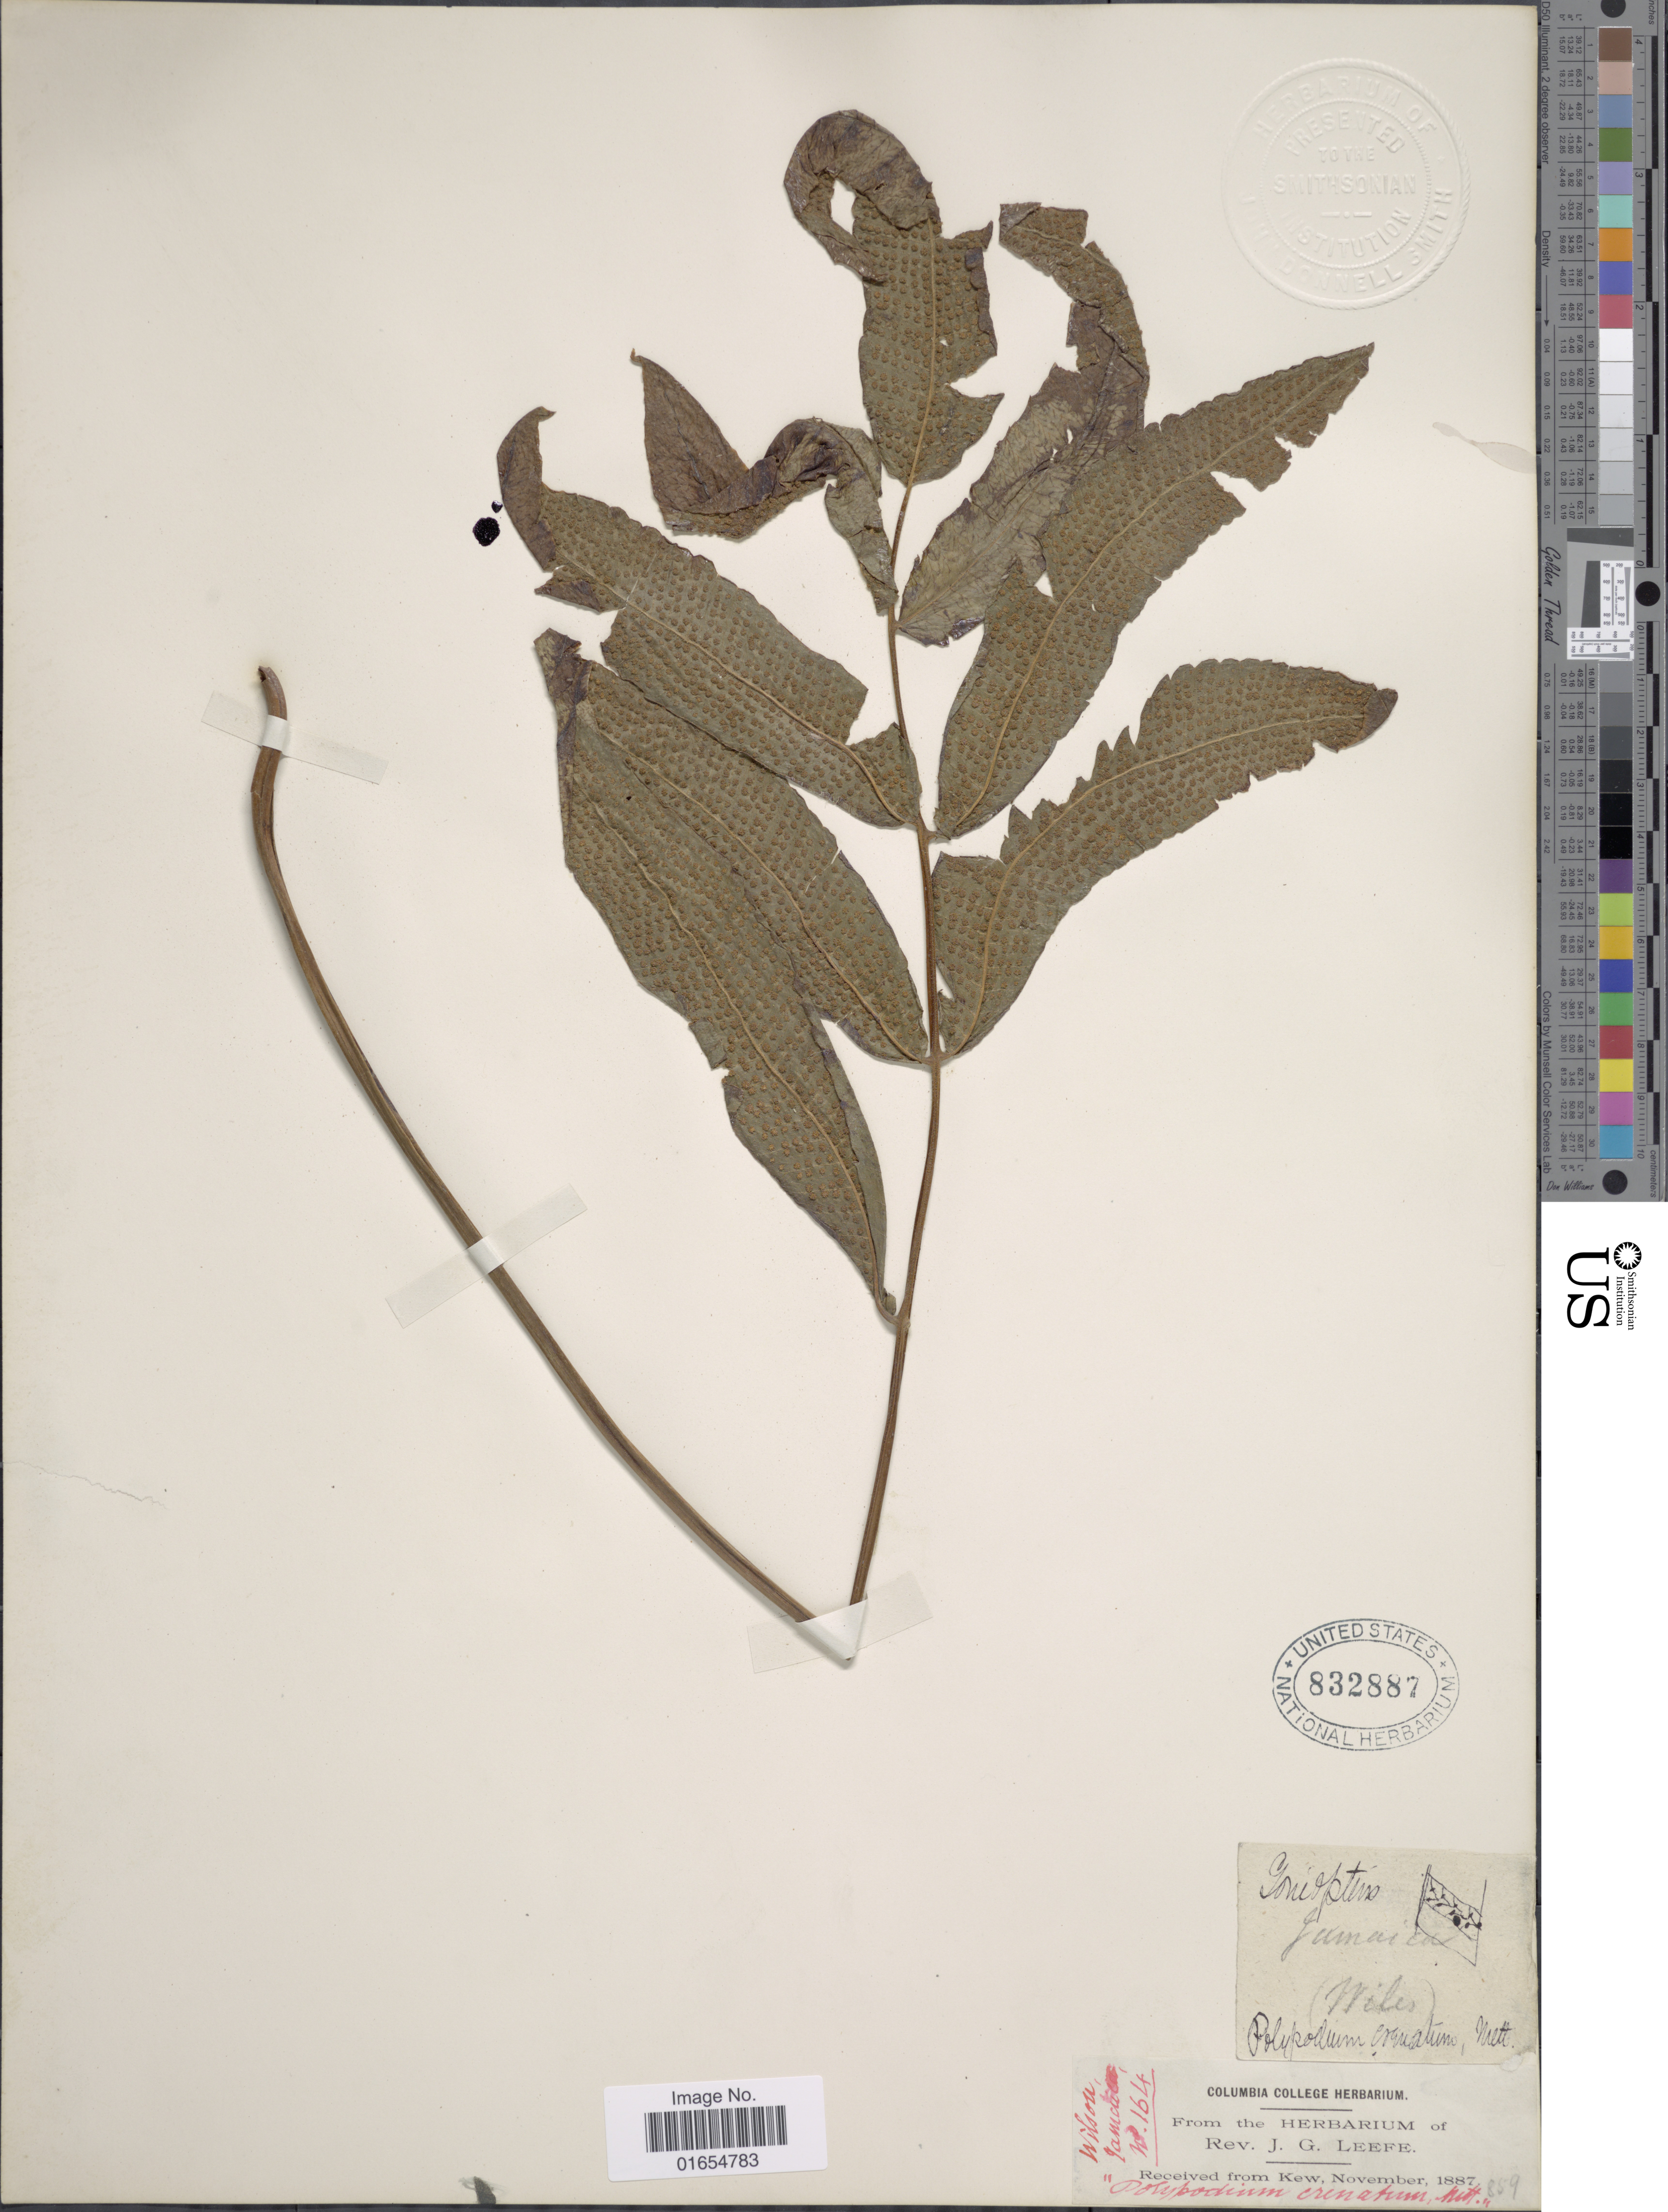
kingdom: Plantae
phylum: Tracheophyta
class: Polypodiopsida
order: Polypodiales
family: Thelypteridaceae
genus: Goniopteris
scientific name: Goniopteris poiteana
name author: (Bory) Ching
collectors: ex herb. Leefe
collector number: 164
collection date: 1887-11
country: Jamaica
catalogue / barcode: US 832887